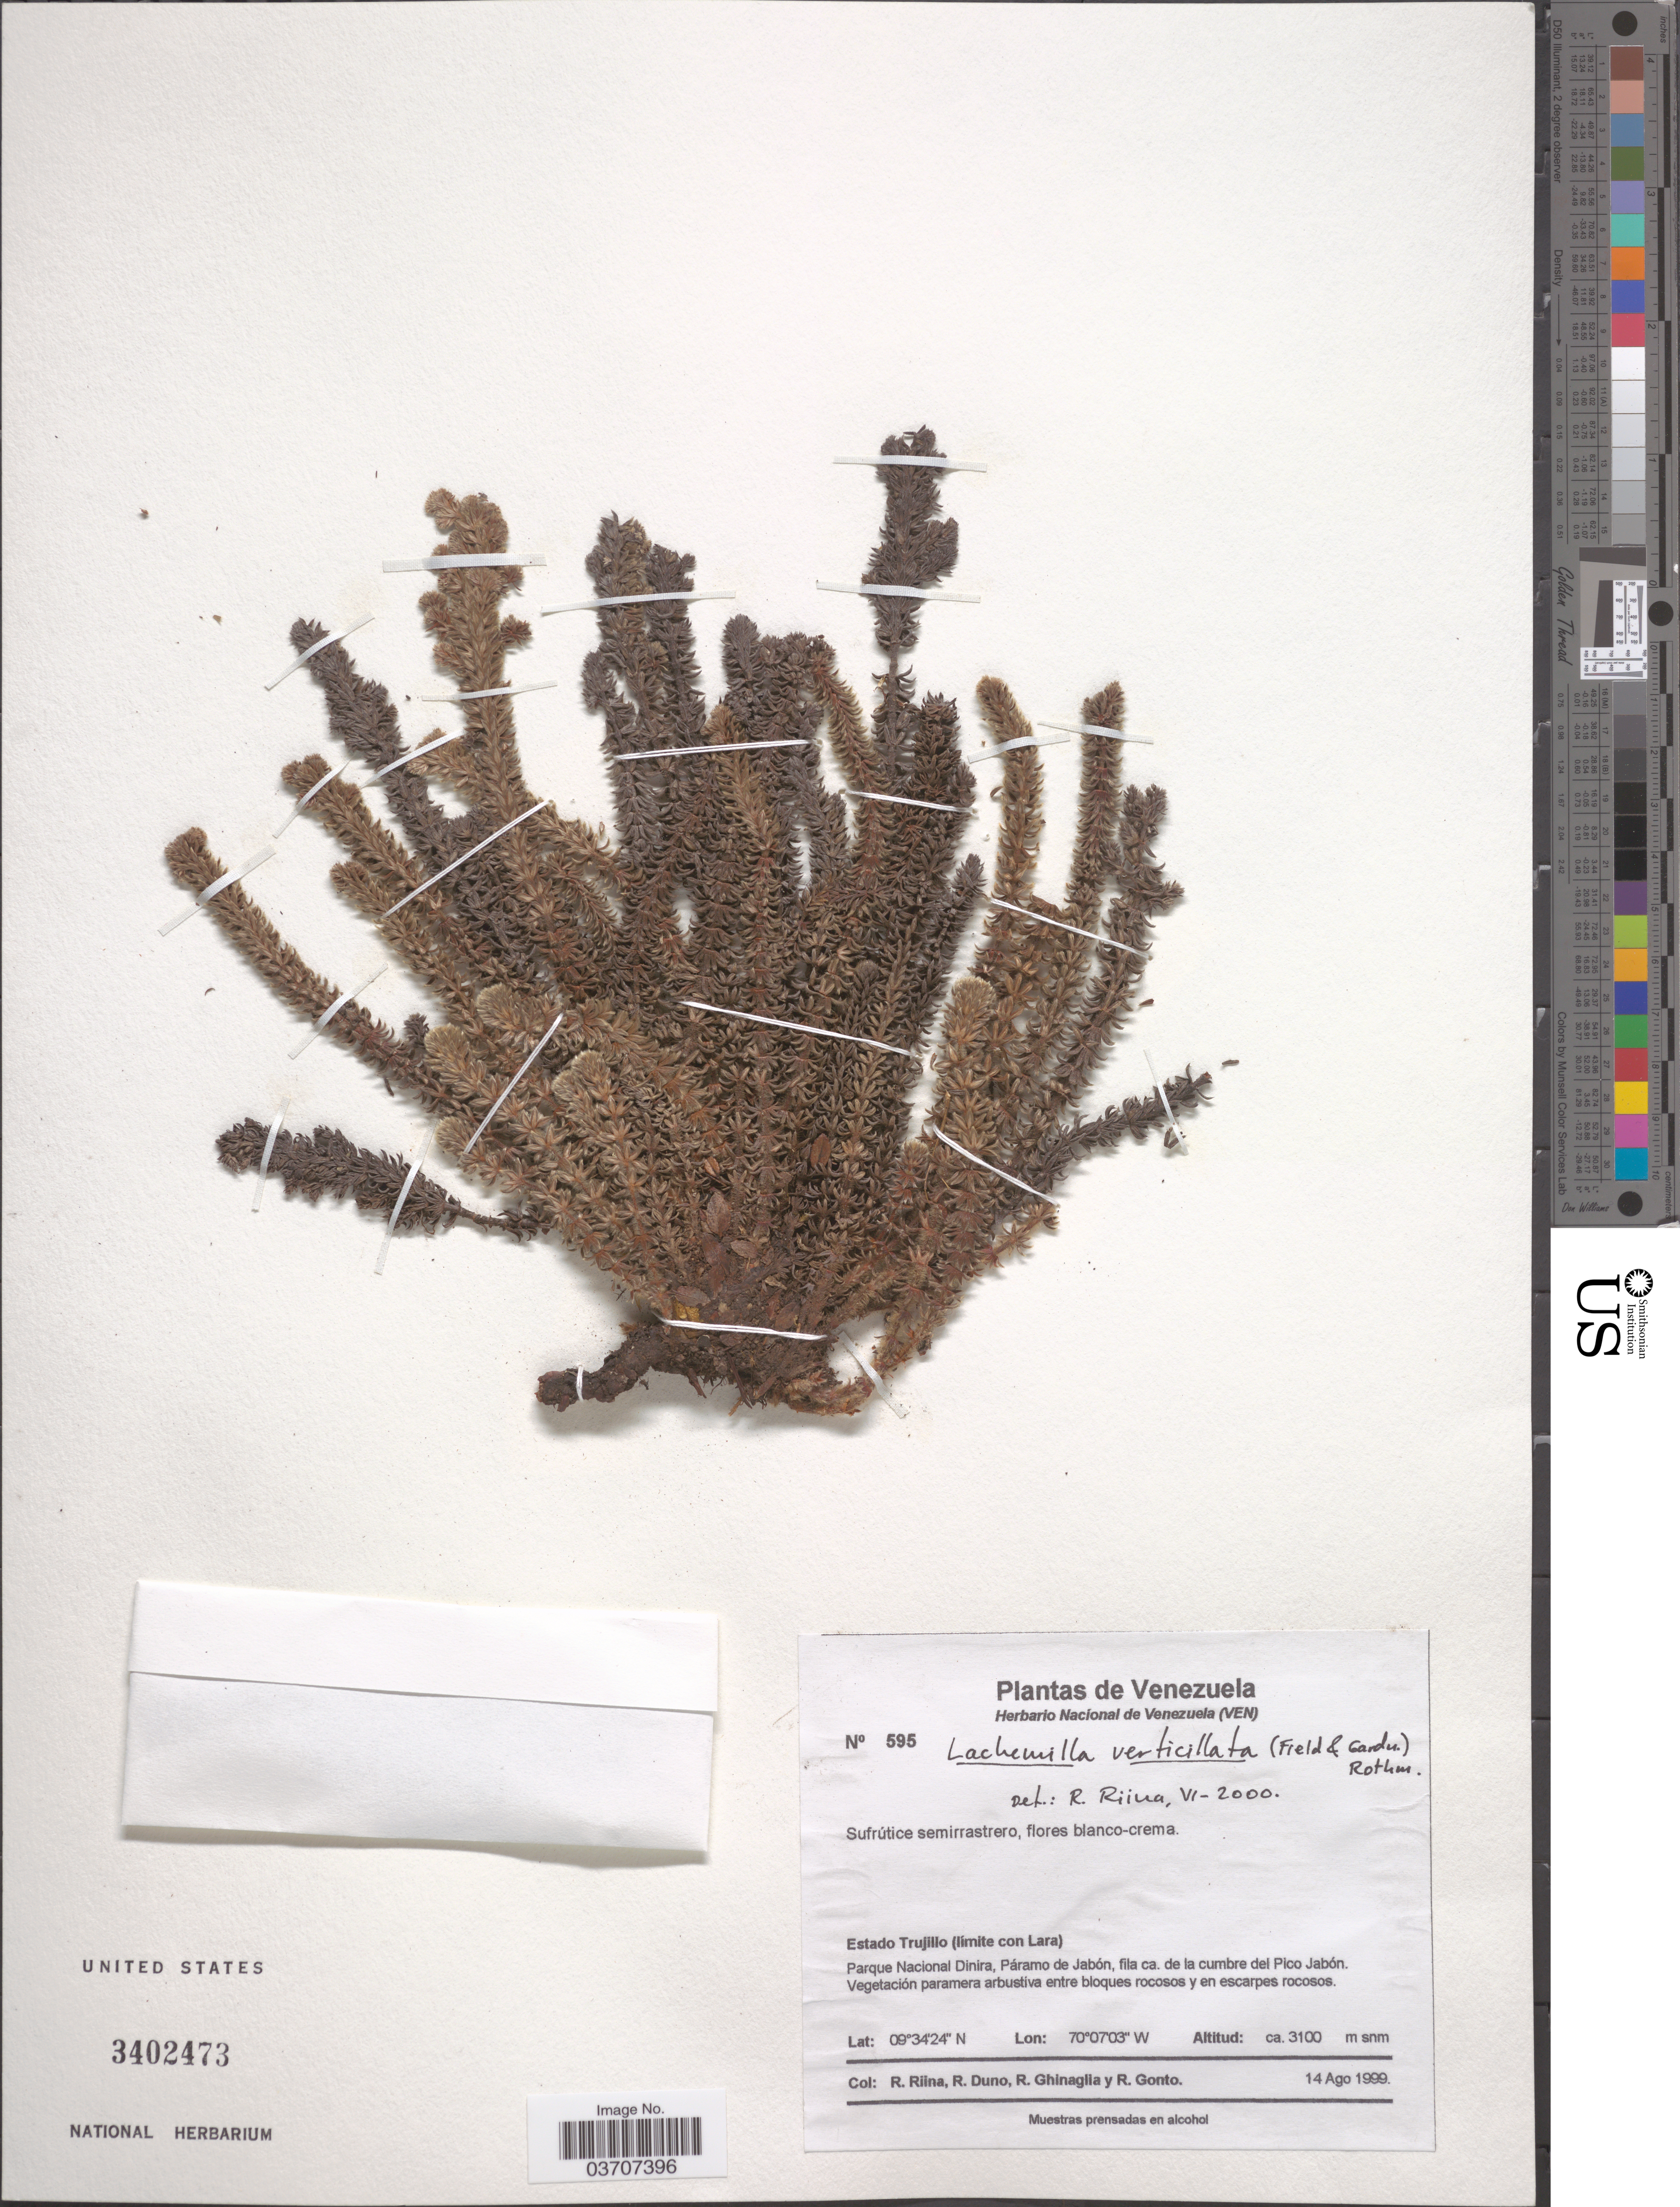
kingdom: Plantae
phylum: Tracheophyta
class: Magnoliopsida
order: Rosales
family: Rosaceae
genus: Alchemilla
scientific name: Alchemilla nivalis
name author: Kunth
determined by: Dorr, L. J., (BOT), Smithsonian Institution - National Museum of Natural History (UNITED STATES)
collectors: R. Riina, R. Duno, R. Ghinaglia & R. Gonto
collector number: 595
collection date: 1999-08-14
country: Venezuela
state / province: Trujillo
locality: Estado Trujillo (límite con Lara). Parque Nacional Dinira, Páramo de Jabón, fila ca. de la cumbre del Pico Jabón.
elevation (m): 3100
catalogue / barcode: US 3402473